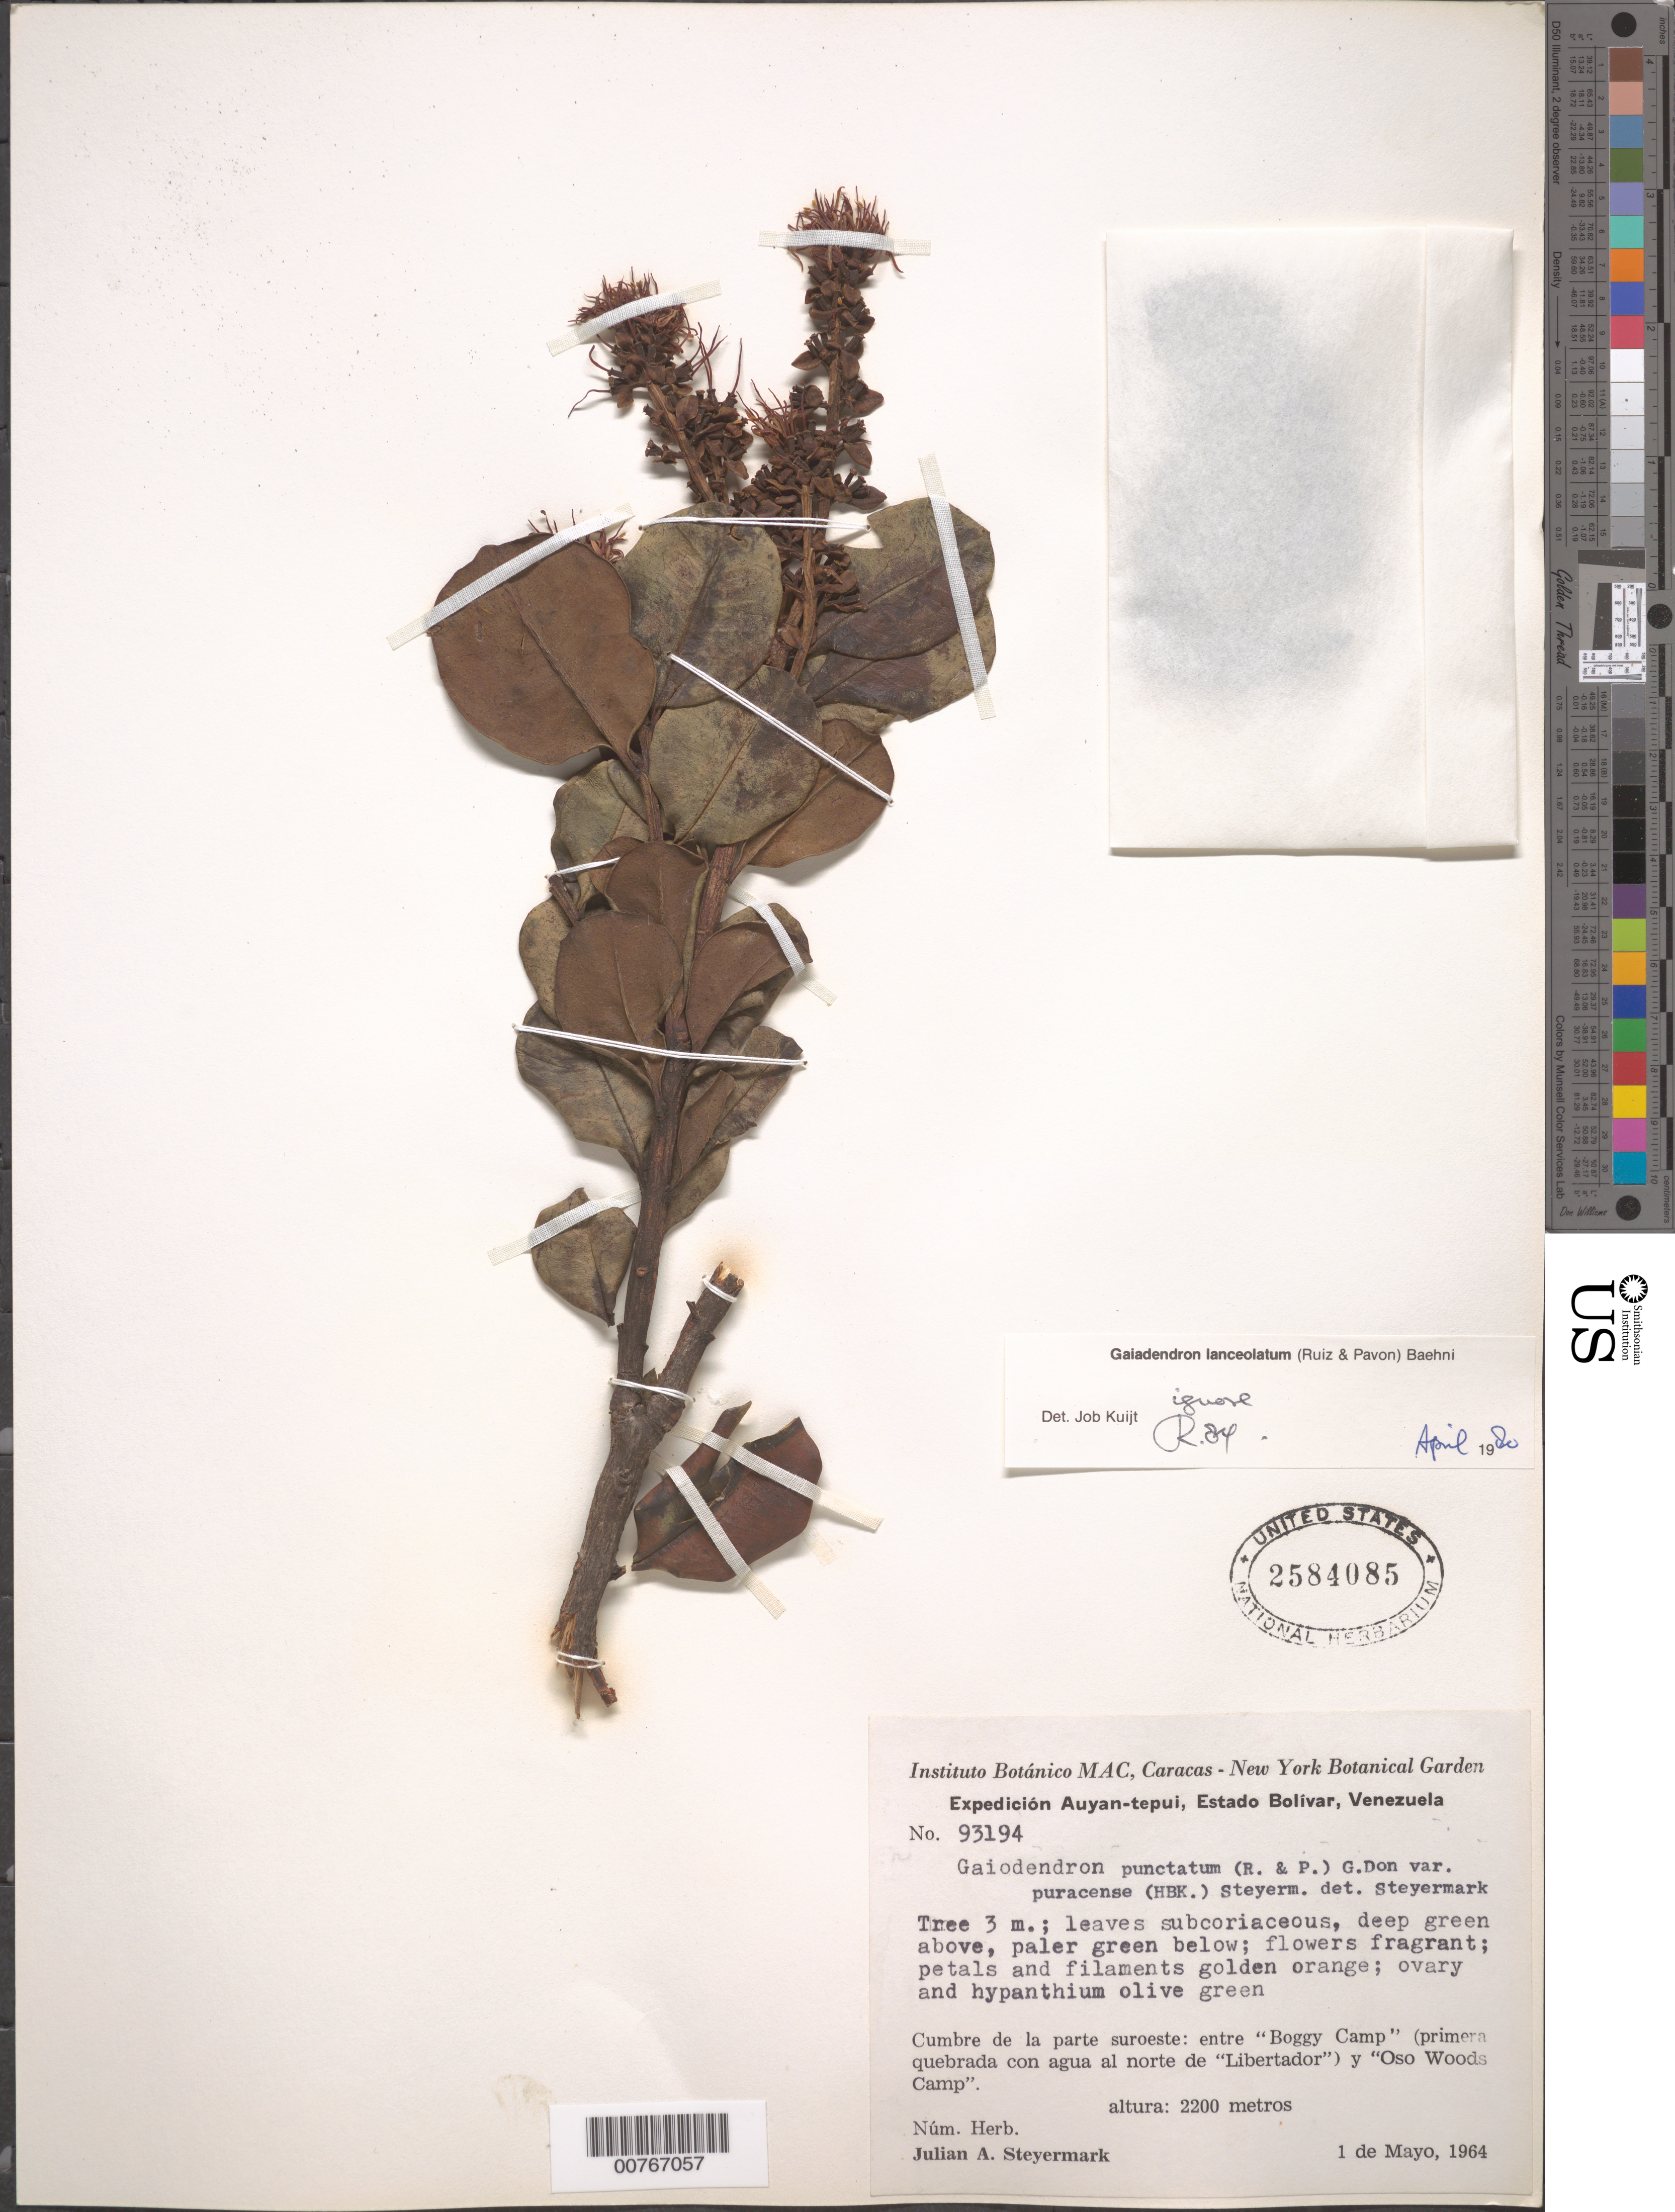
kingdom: Plantae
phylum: Tracheophyta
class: Magnoliopsida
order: Santalales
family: Loranthaceae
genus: Gaiadendron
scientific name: Gaiadendron lanceolatum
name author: (Ruiz & Pav.) Baehni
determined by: Kuijt, Job, (CANADA)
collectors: J. Steyermark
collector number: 93194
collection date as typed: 1-May-64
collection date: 1964-05-01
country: Venezuela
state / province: Bolívar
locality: Auyan-tepuí, "Oso Woods Camp"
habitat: Cumbre de la parte suroeste: "Boggy Camp" (primera quebrada con agua al norte de "Libertador") y " Osos Woods Camp"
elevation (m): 2200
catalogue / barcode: US 2584085